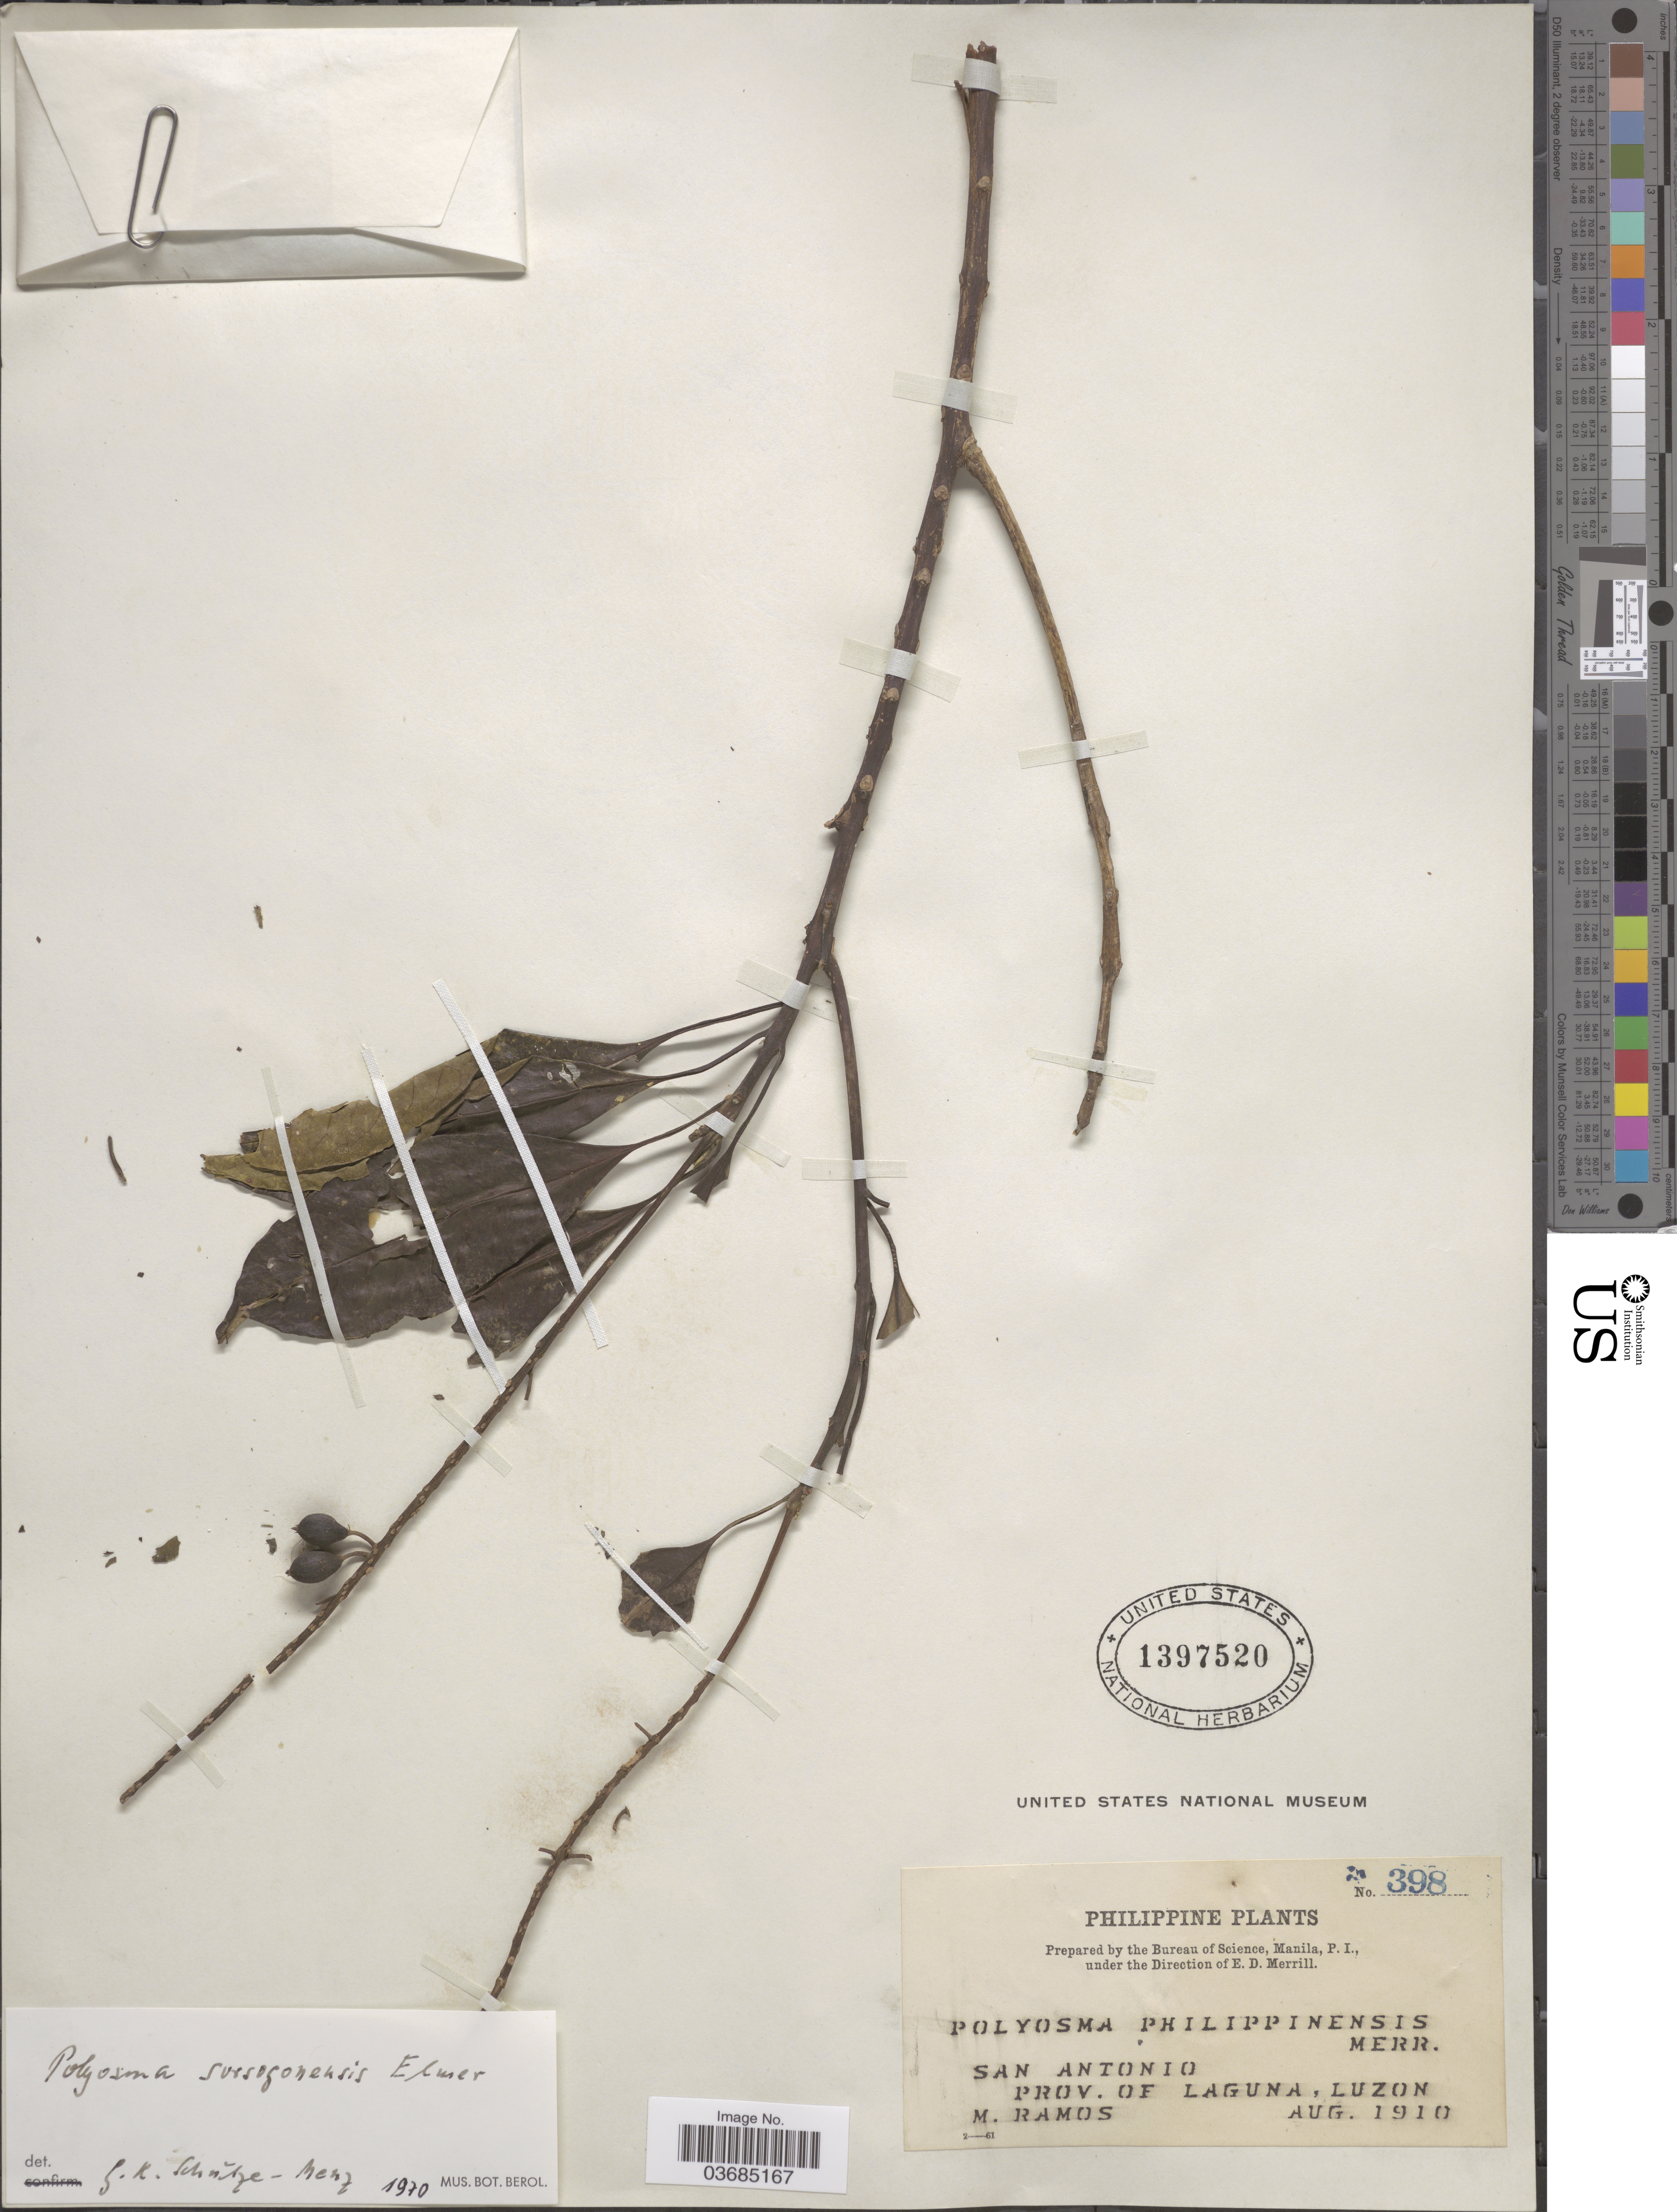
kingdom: Plantae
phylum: Tracheophyta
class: Magnoliopsida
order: Escalloniales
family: Escalloniaceae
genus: Polyosma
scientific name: Polyosma sorsogonensis Elmer, nom. inval.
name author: Elmer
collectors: M. Ramos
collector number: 398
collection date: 1910-08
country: Philippines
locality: San Antonio, Prov. of Laguna, Luzon.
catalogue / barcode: US 1397520